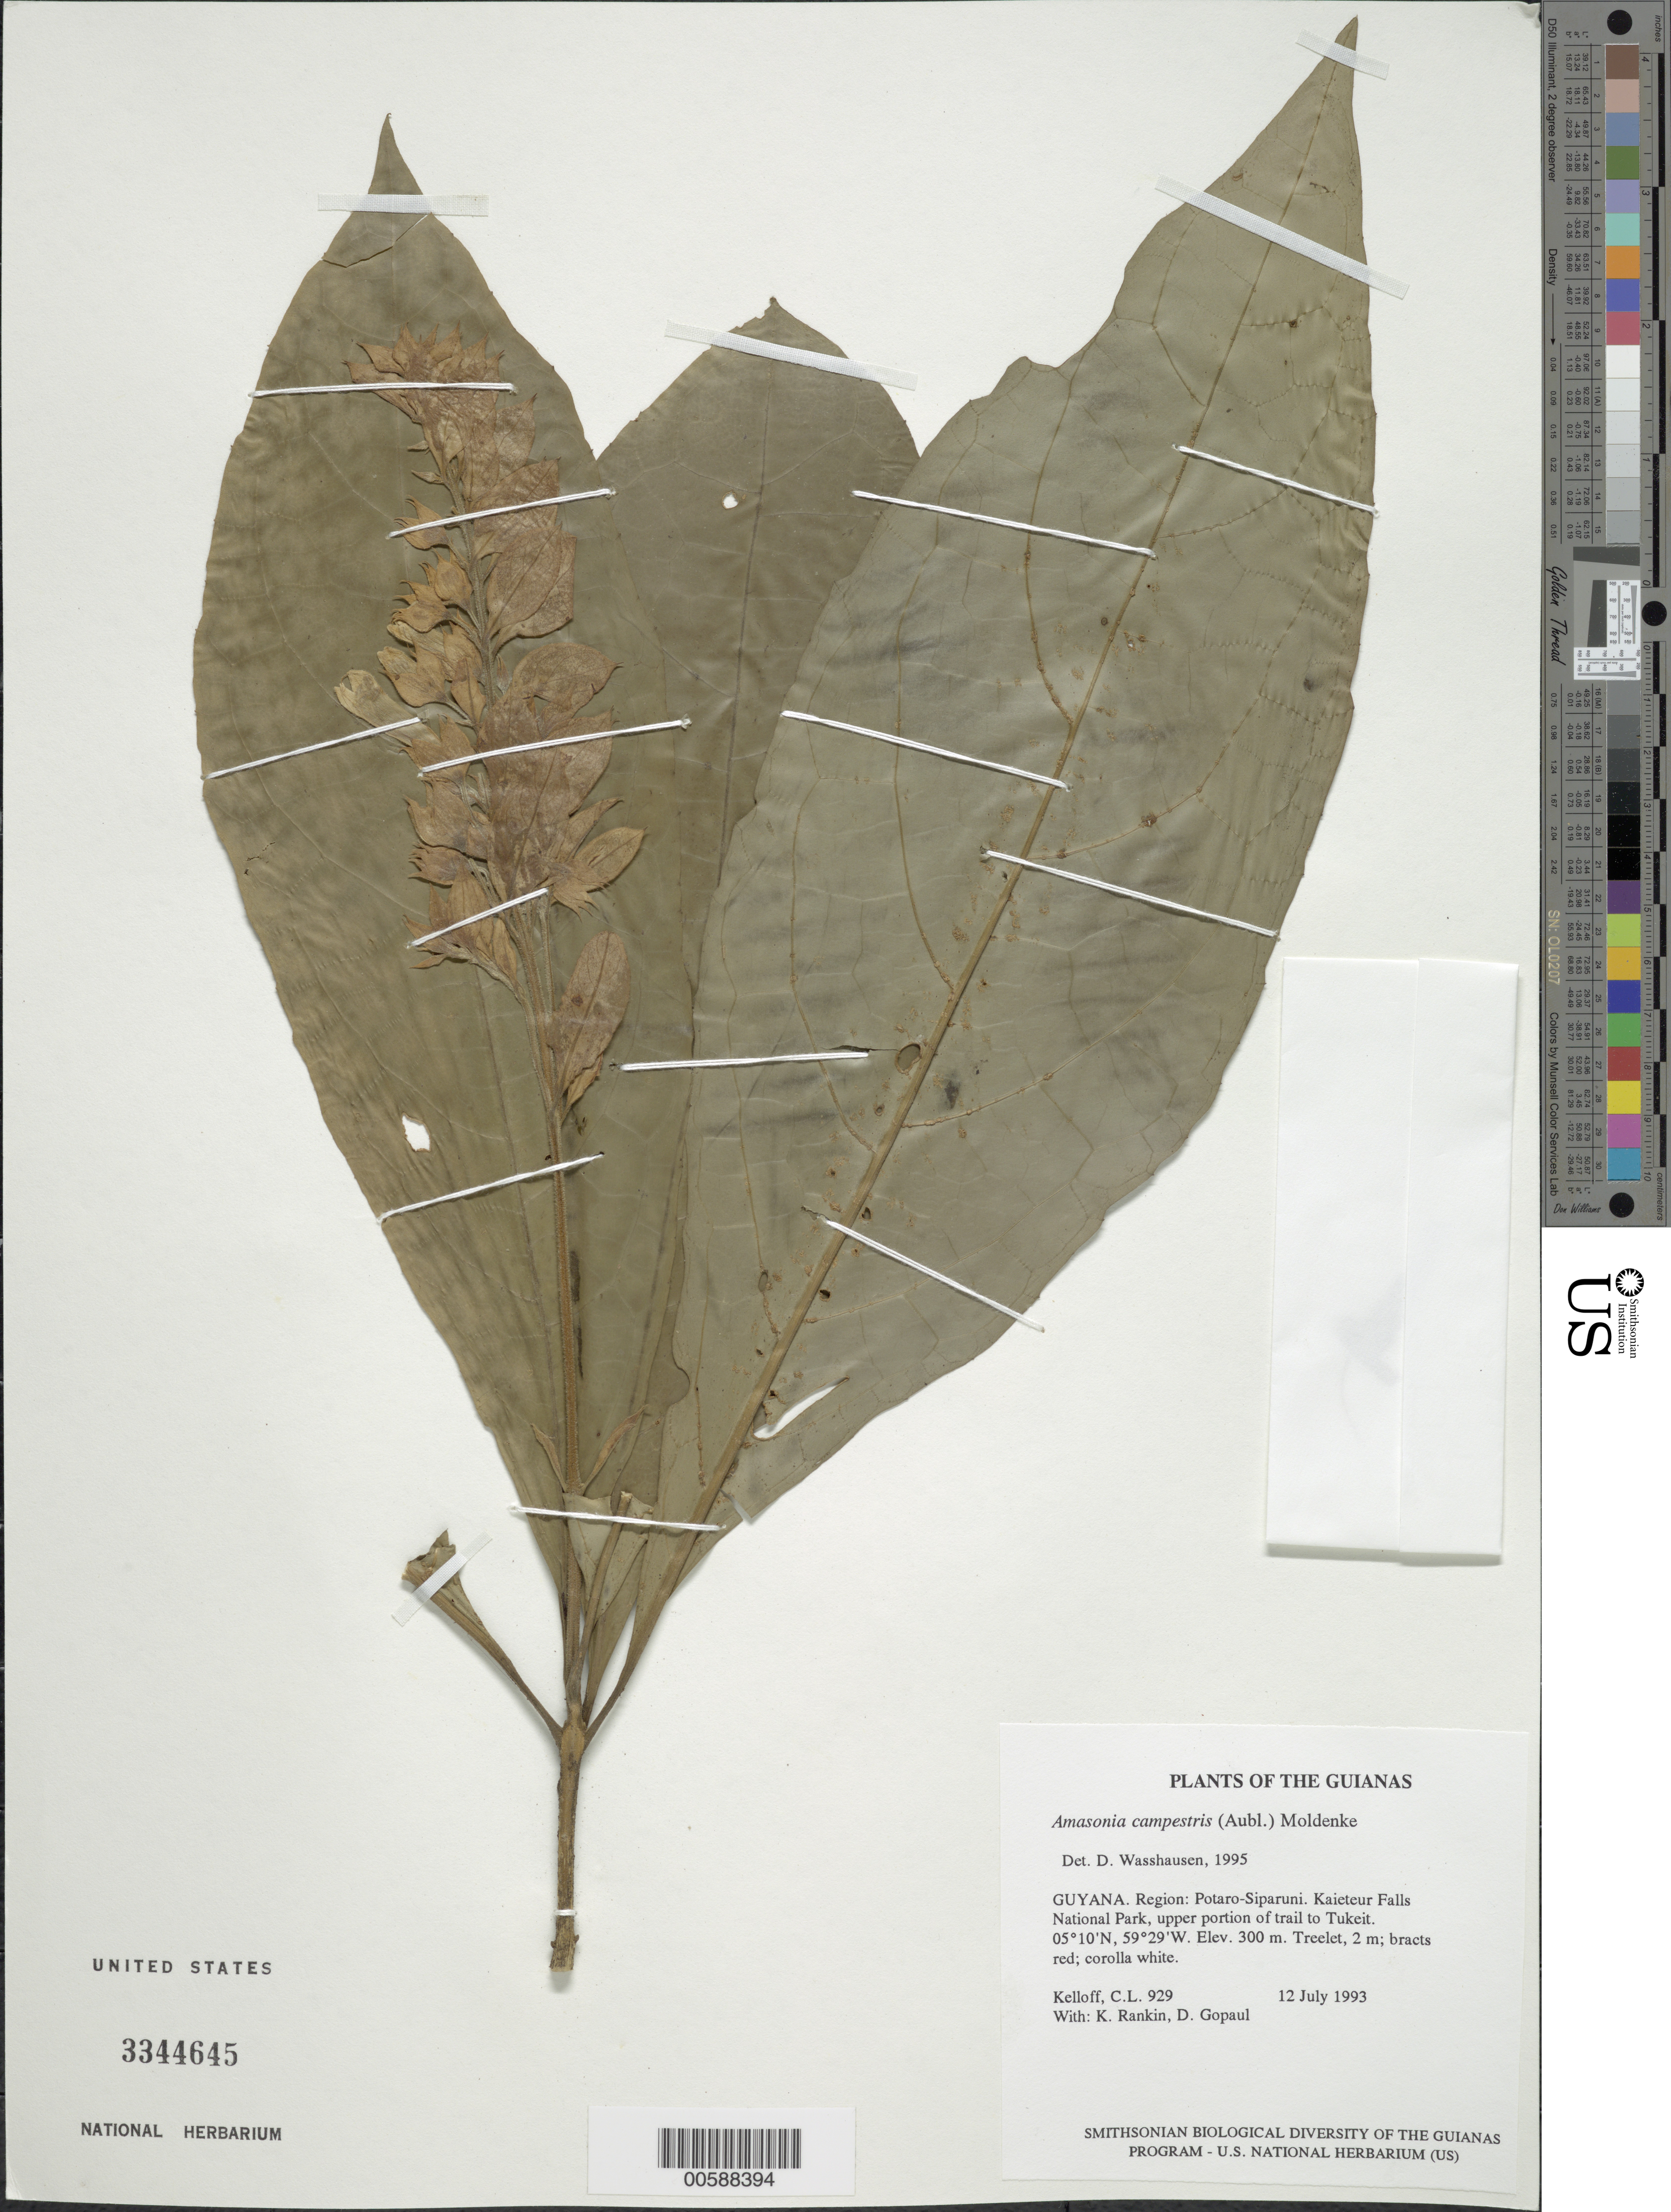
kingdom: Plantae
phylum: Tracheophyta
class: Magnoliopsida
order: Lamiales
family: Lamiaceae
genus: Amasonia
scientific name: Amasonia campestris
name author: (Aubl.) Moldenke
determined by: Wasshausen, Dieter C., (BOT), Smithsonian Institution - National Museum of Natural History (UNITED STATES)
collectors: C. L. Kelloff, K. Rankin & D. Gopaul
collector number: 929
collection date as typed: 12 July 1993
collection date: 1993-07-12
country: Guyana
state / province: Potaro-Siparuni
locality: Kaieteur Falls National Park, upper portion of trail to Tukeit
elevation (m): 300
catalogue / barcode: US 3344645